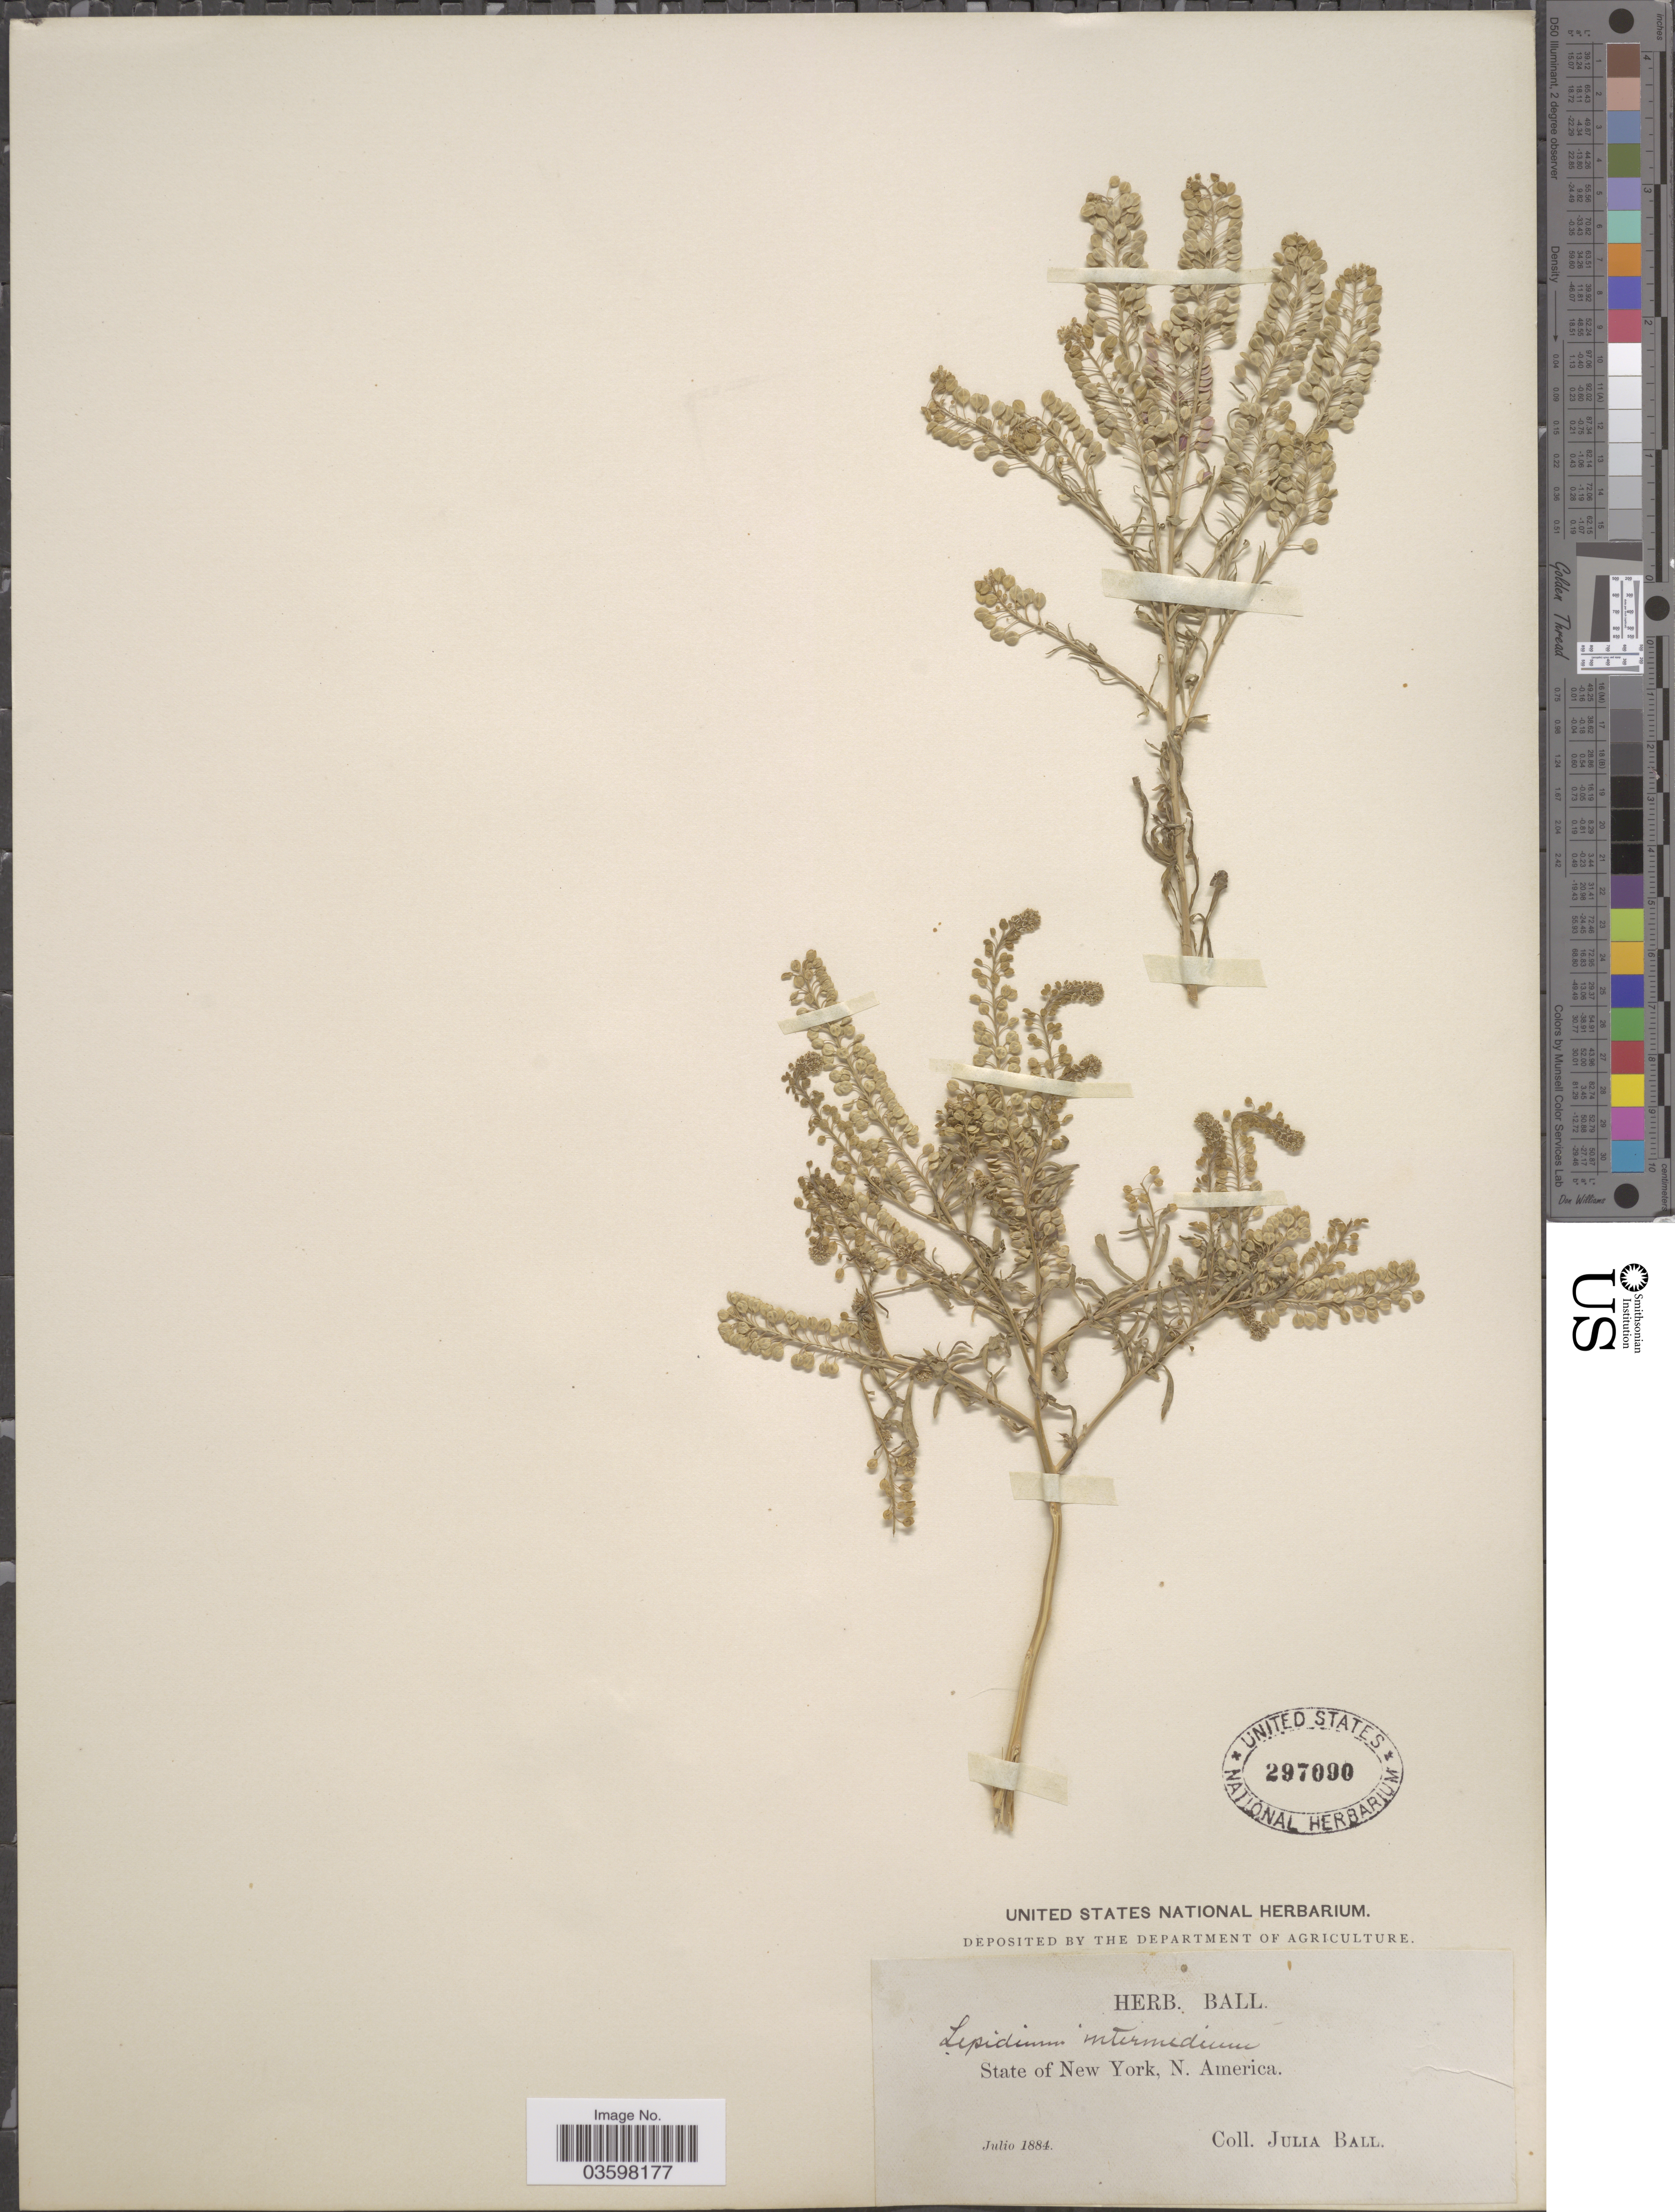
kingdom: Plantae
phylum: Tracheophyta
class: Magnoliopsida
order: Brassicales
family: Brassicaceae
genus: Lepidium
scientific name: Lepidium densiflorum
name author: Schrad.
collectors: J. Ball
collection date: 1884-07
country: United States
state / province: New York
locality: N. America.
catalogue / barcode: US 297090